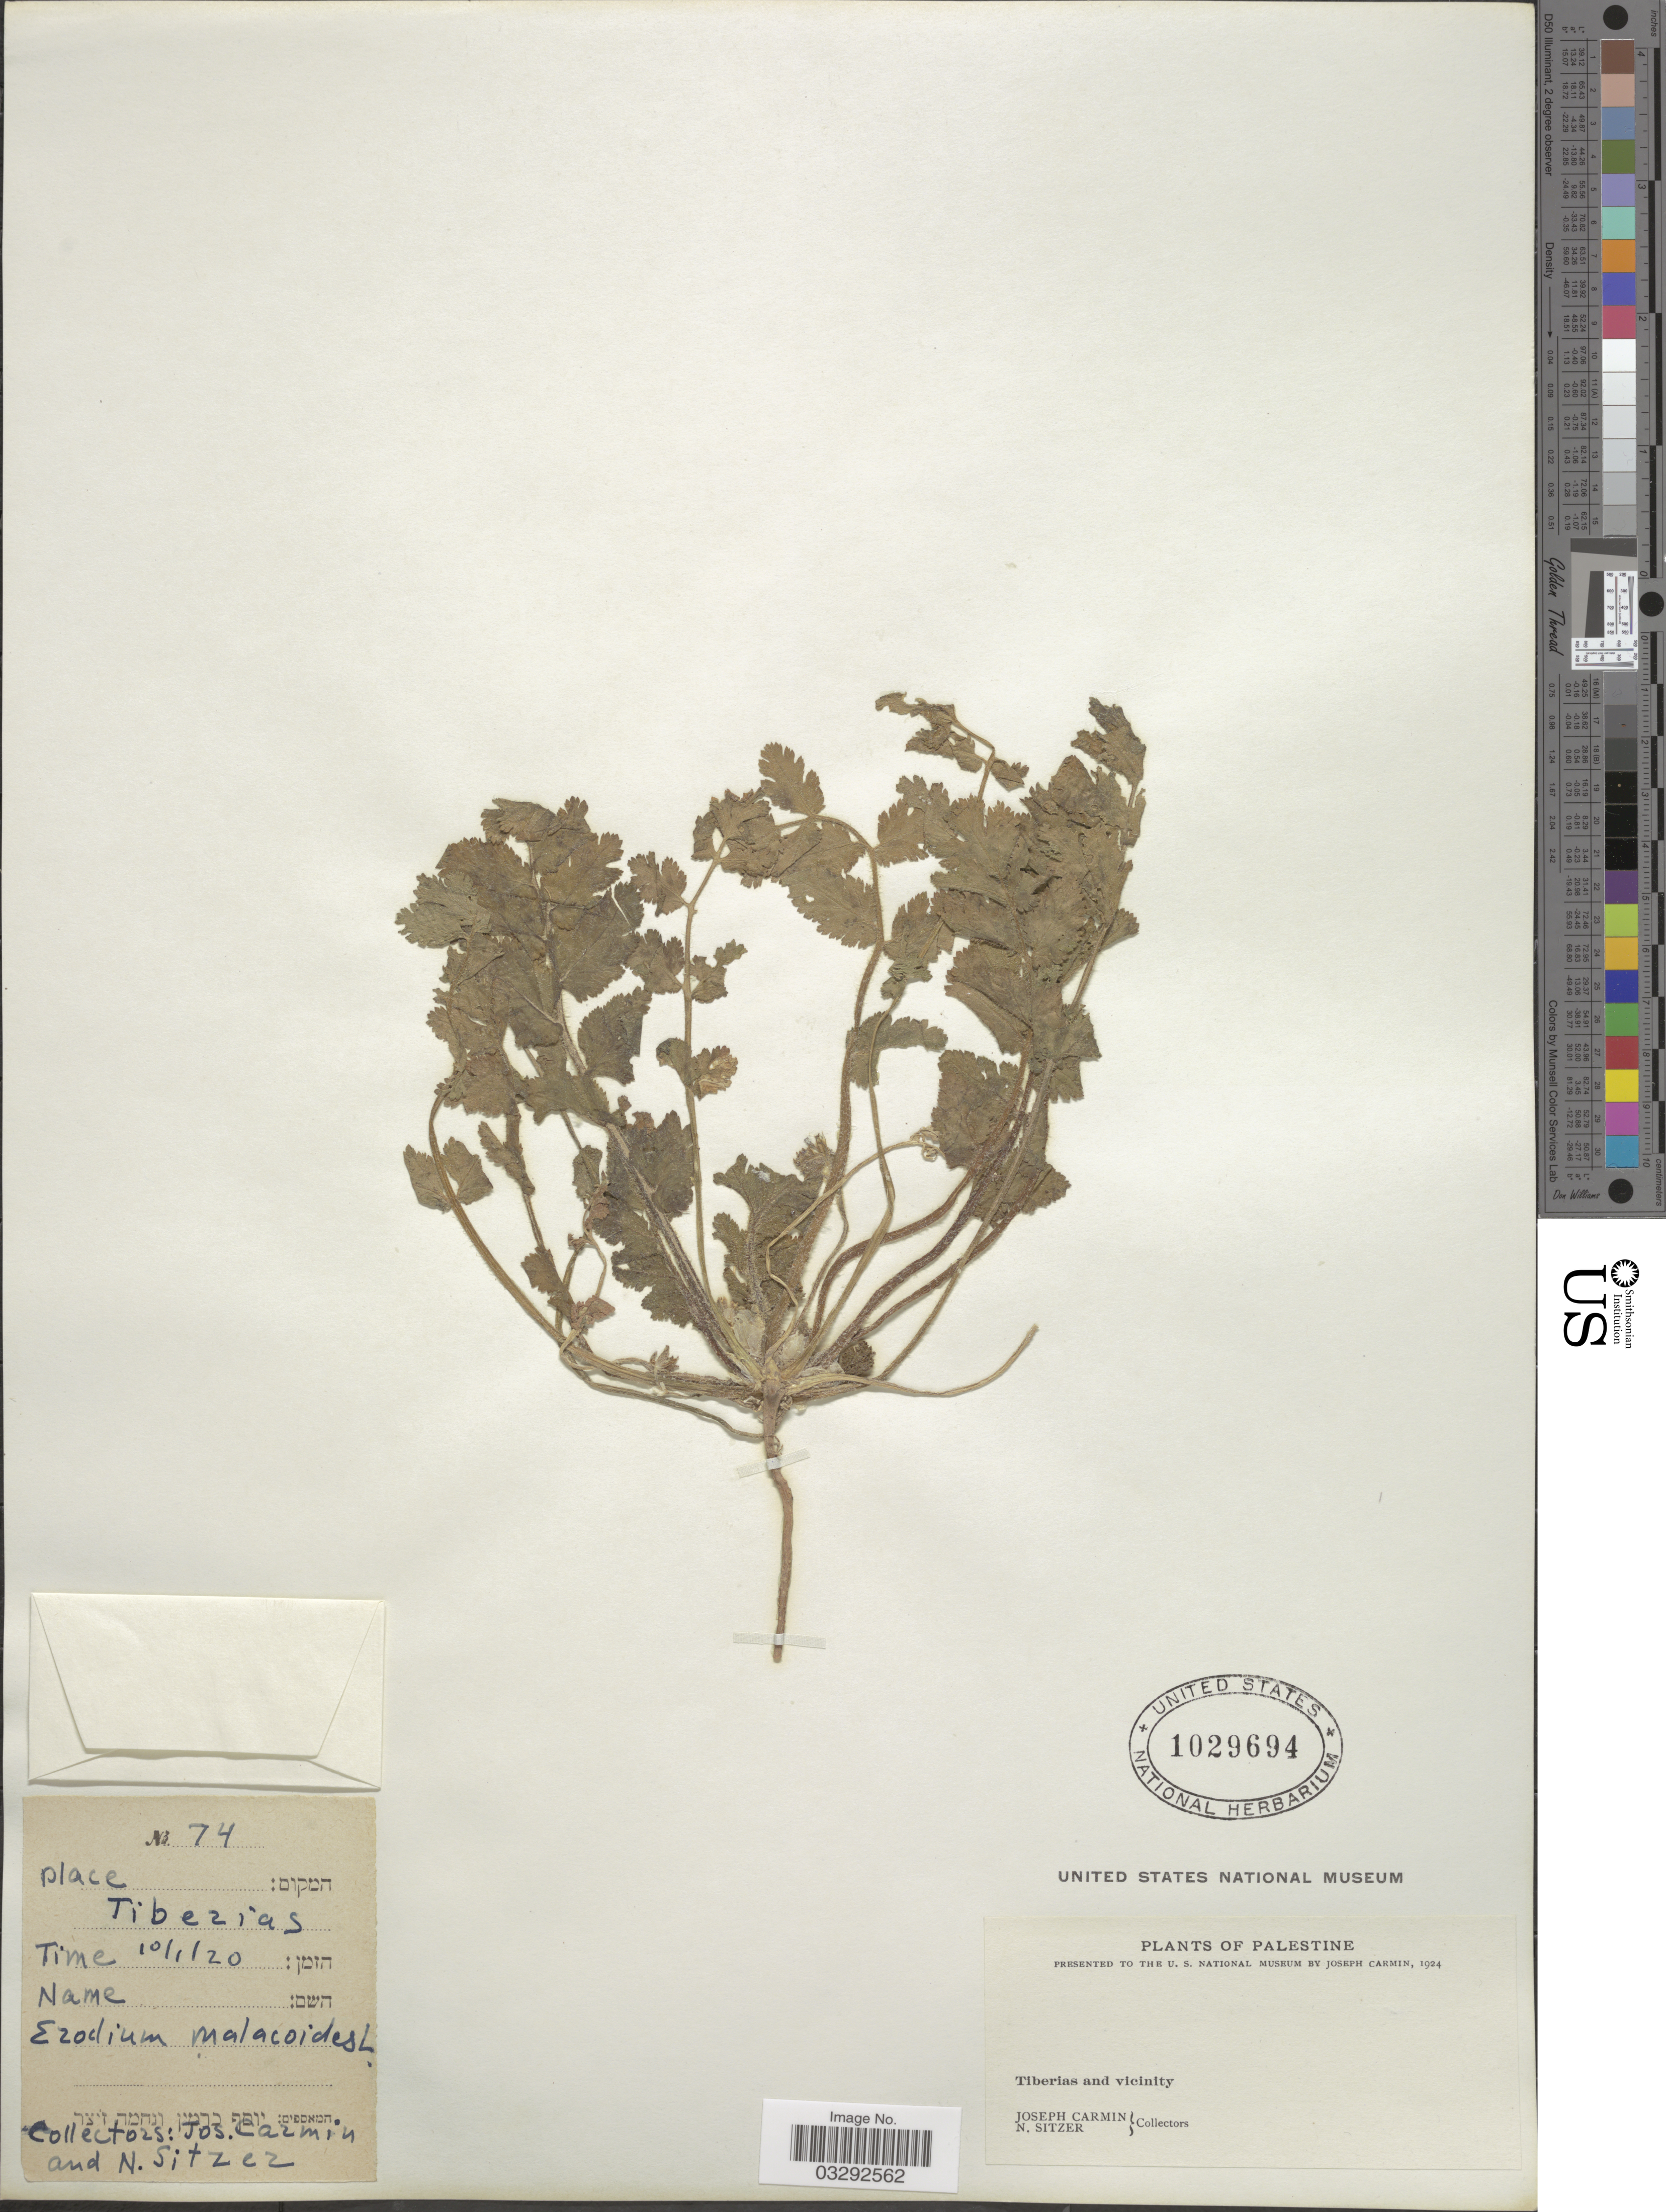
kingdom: Plantae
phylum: Tracheophyta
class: Magnoliopsida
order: Geraniales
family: Geraniaceae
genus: Erodium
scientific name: Erodium malacoides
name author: (L.) L'Hér.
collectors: J. Carmin & N. Sitzer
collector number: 74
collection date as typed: Transcribed d/m/y: 10/1/20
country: Israel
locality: Palestine. Tiberias and vicinity.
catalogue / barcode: US 1029694